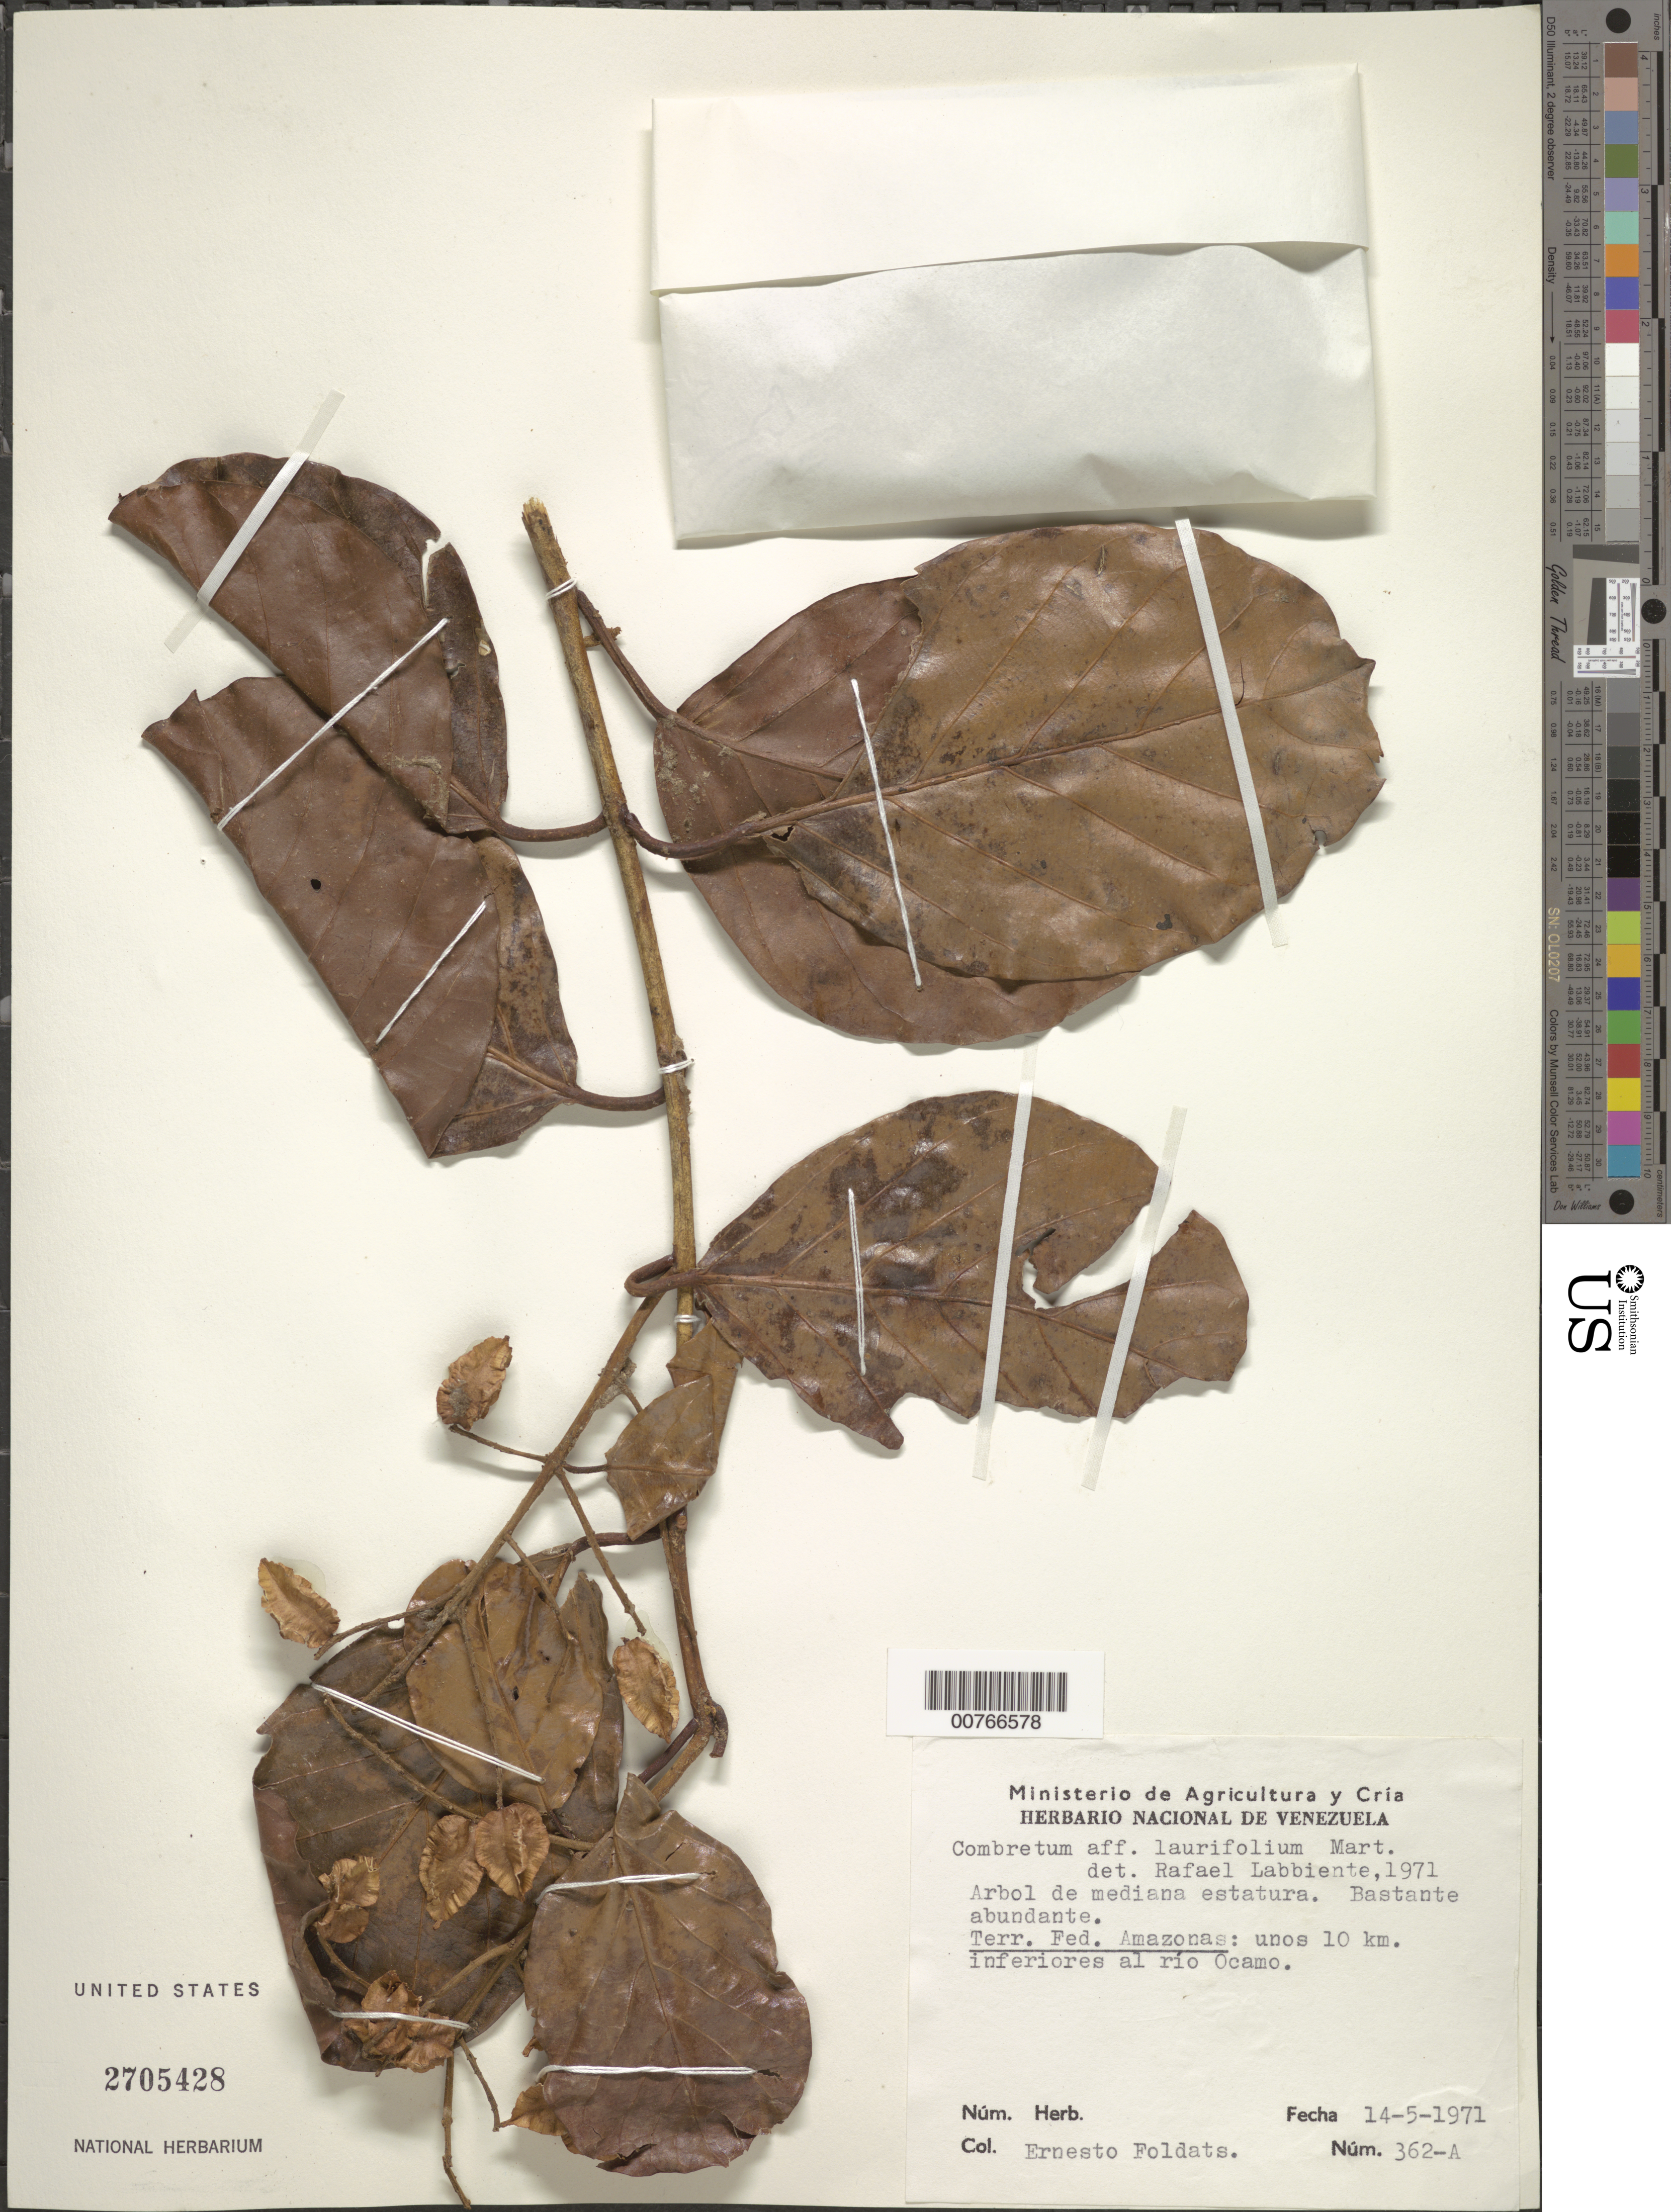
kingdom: Plantae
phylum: Tracheophyta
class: Magnoliopsida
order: Myrtales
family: Combretaceae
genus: Combretum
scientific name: Combretum pyramidatum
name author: Desv.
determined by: Labbiente, R.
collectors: E. Foldats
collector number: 362 A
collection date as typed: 14-May-71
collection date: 1971-05-14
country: Venezuela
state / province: Amazonas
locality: Río Ocamo, 10 km inferíores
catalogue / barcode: US 2705428